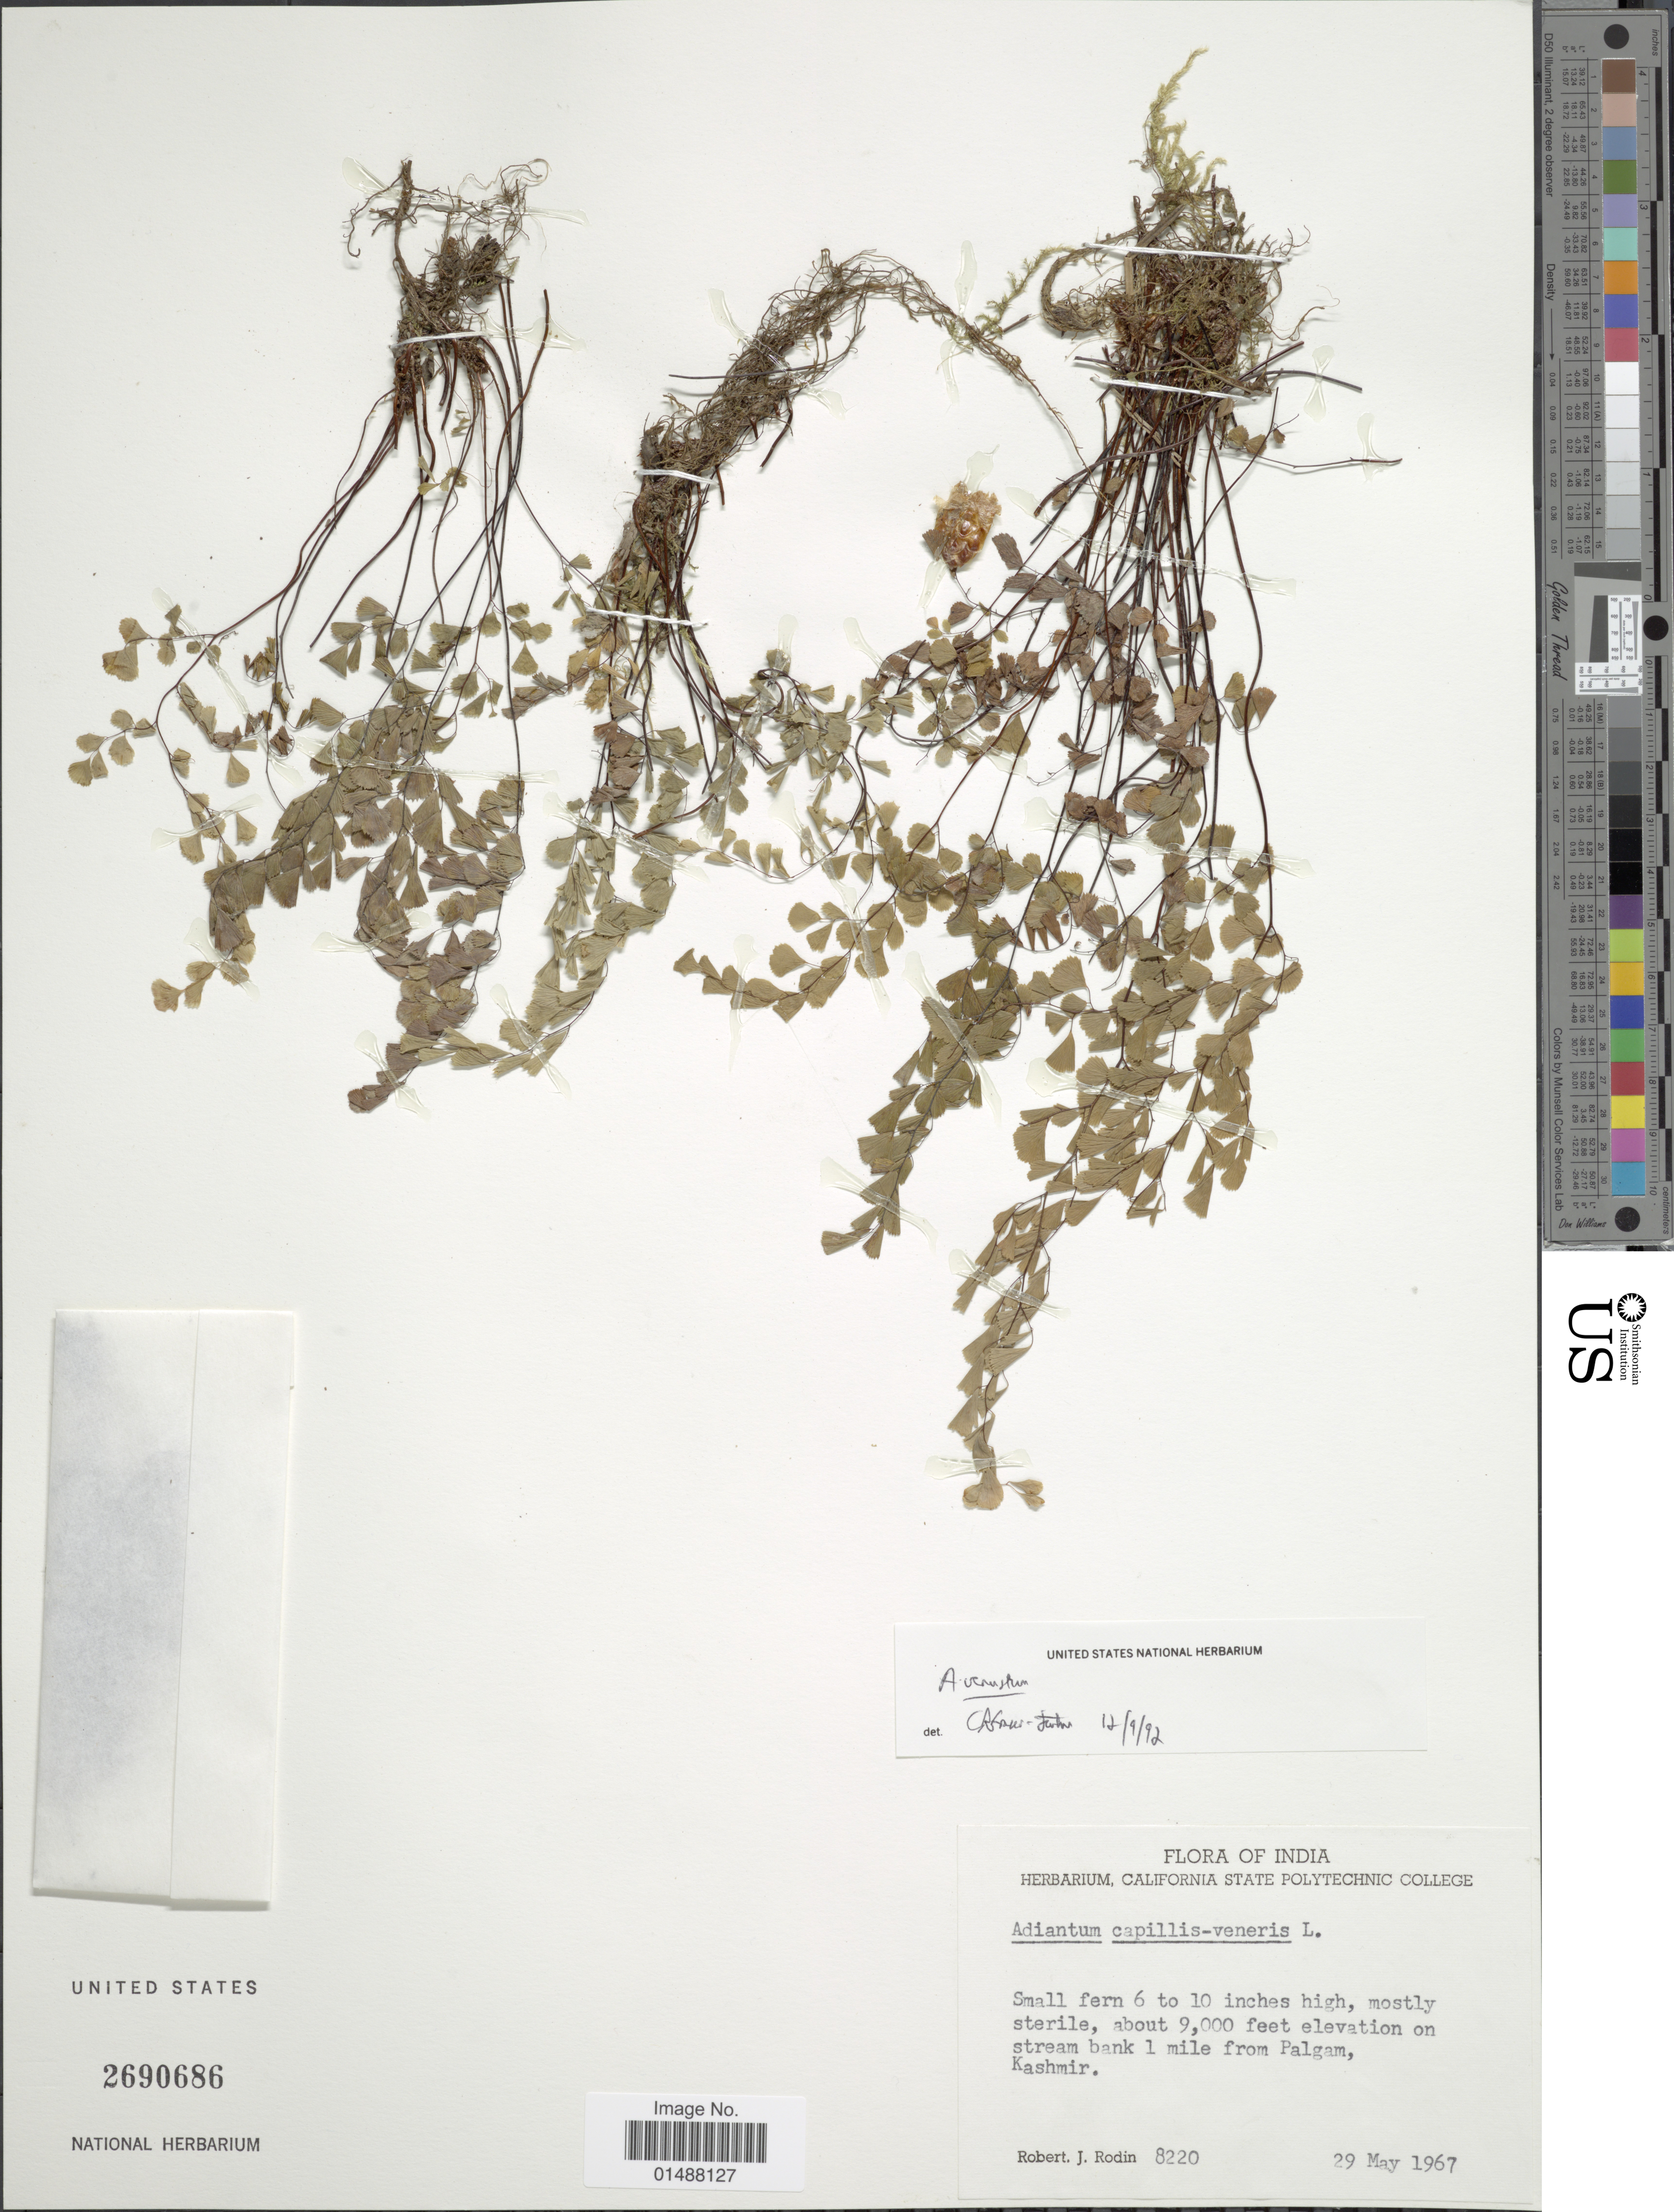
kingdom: Plantae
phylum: Tracheophyta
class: Polypodiopsida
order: Polypodiales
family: Pteridaceae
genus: Adiantum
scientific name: Adiantum capillus-veneris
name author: L.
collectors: R. J. Rodin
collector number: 8220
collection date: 1967-05-29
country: India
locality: India, Small fern 6 to 10 inches high, mostly sterile, about 9,000 feet elevation on stream bank 1 mile from Palgam, Kashmir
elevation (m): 2743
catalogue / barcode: US 2690686